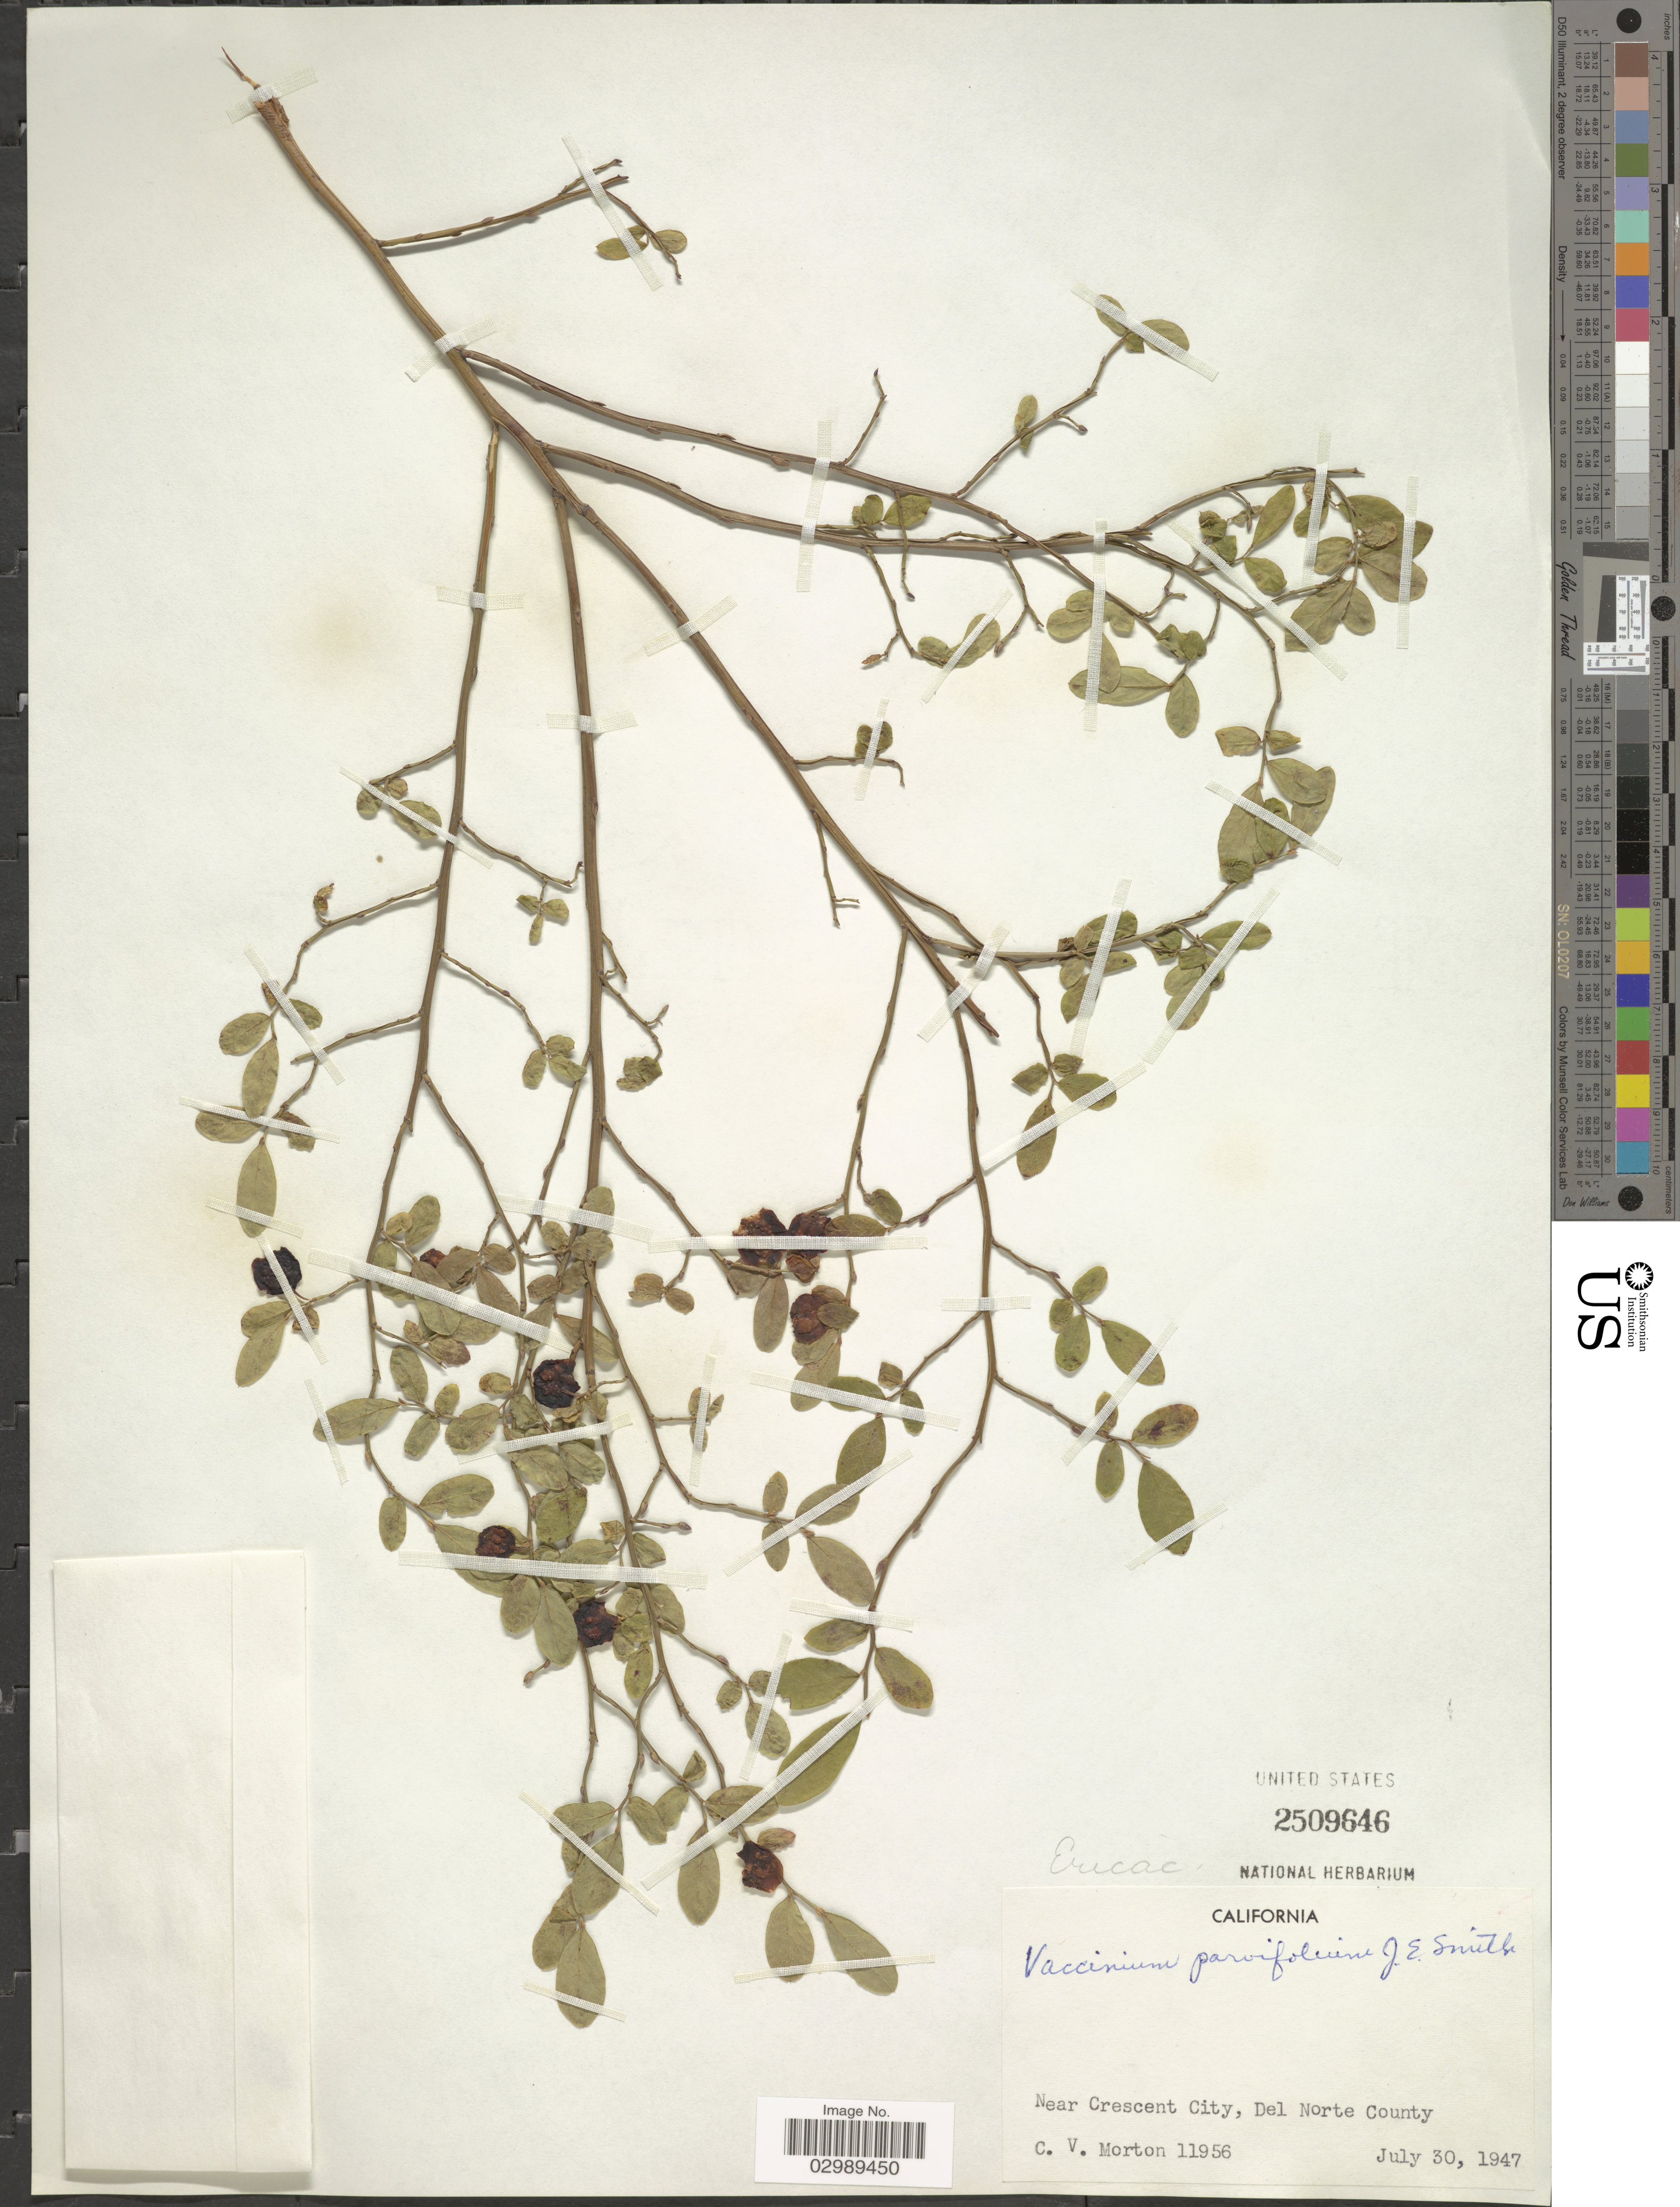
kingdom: Plantae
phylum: Tracheophyta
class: Magnoliopsida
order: Ericales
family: Ericaceae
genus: Vaccinium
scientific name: Vaccinium parvifolium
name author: Small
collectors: C. V. Morton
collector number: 11956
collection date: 1947-07-30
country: United States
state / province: California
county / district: del Norte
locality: Near Crescent City, del Norte County.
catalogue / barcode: US 2509646